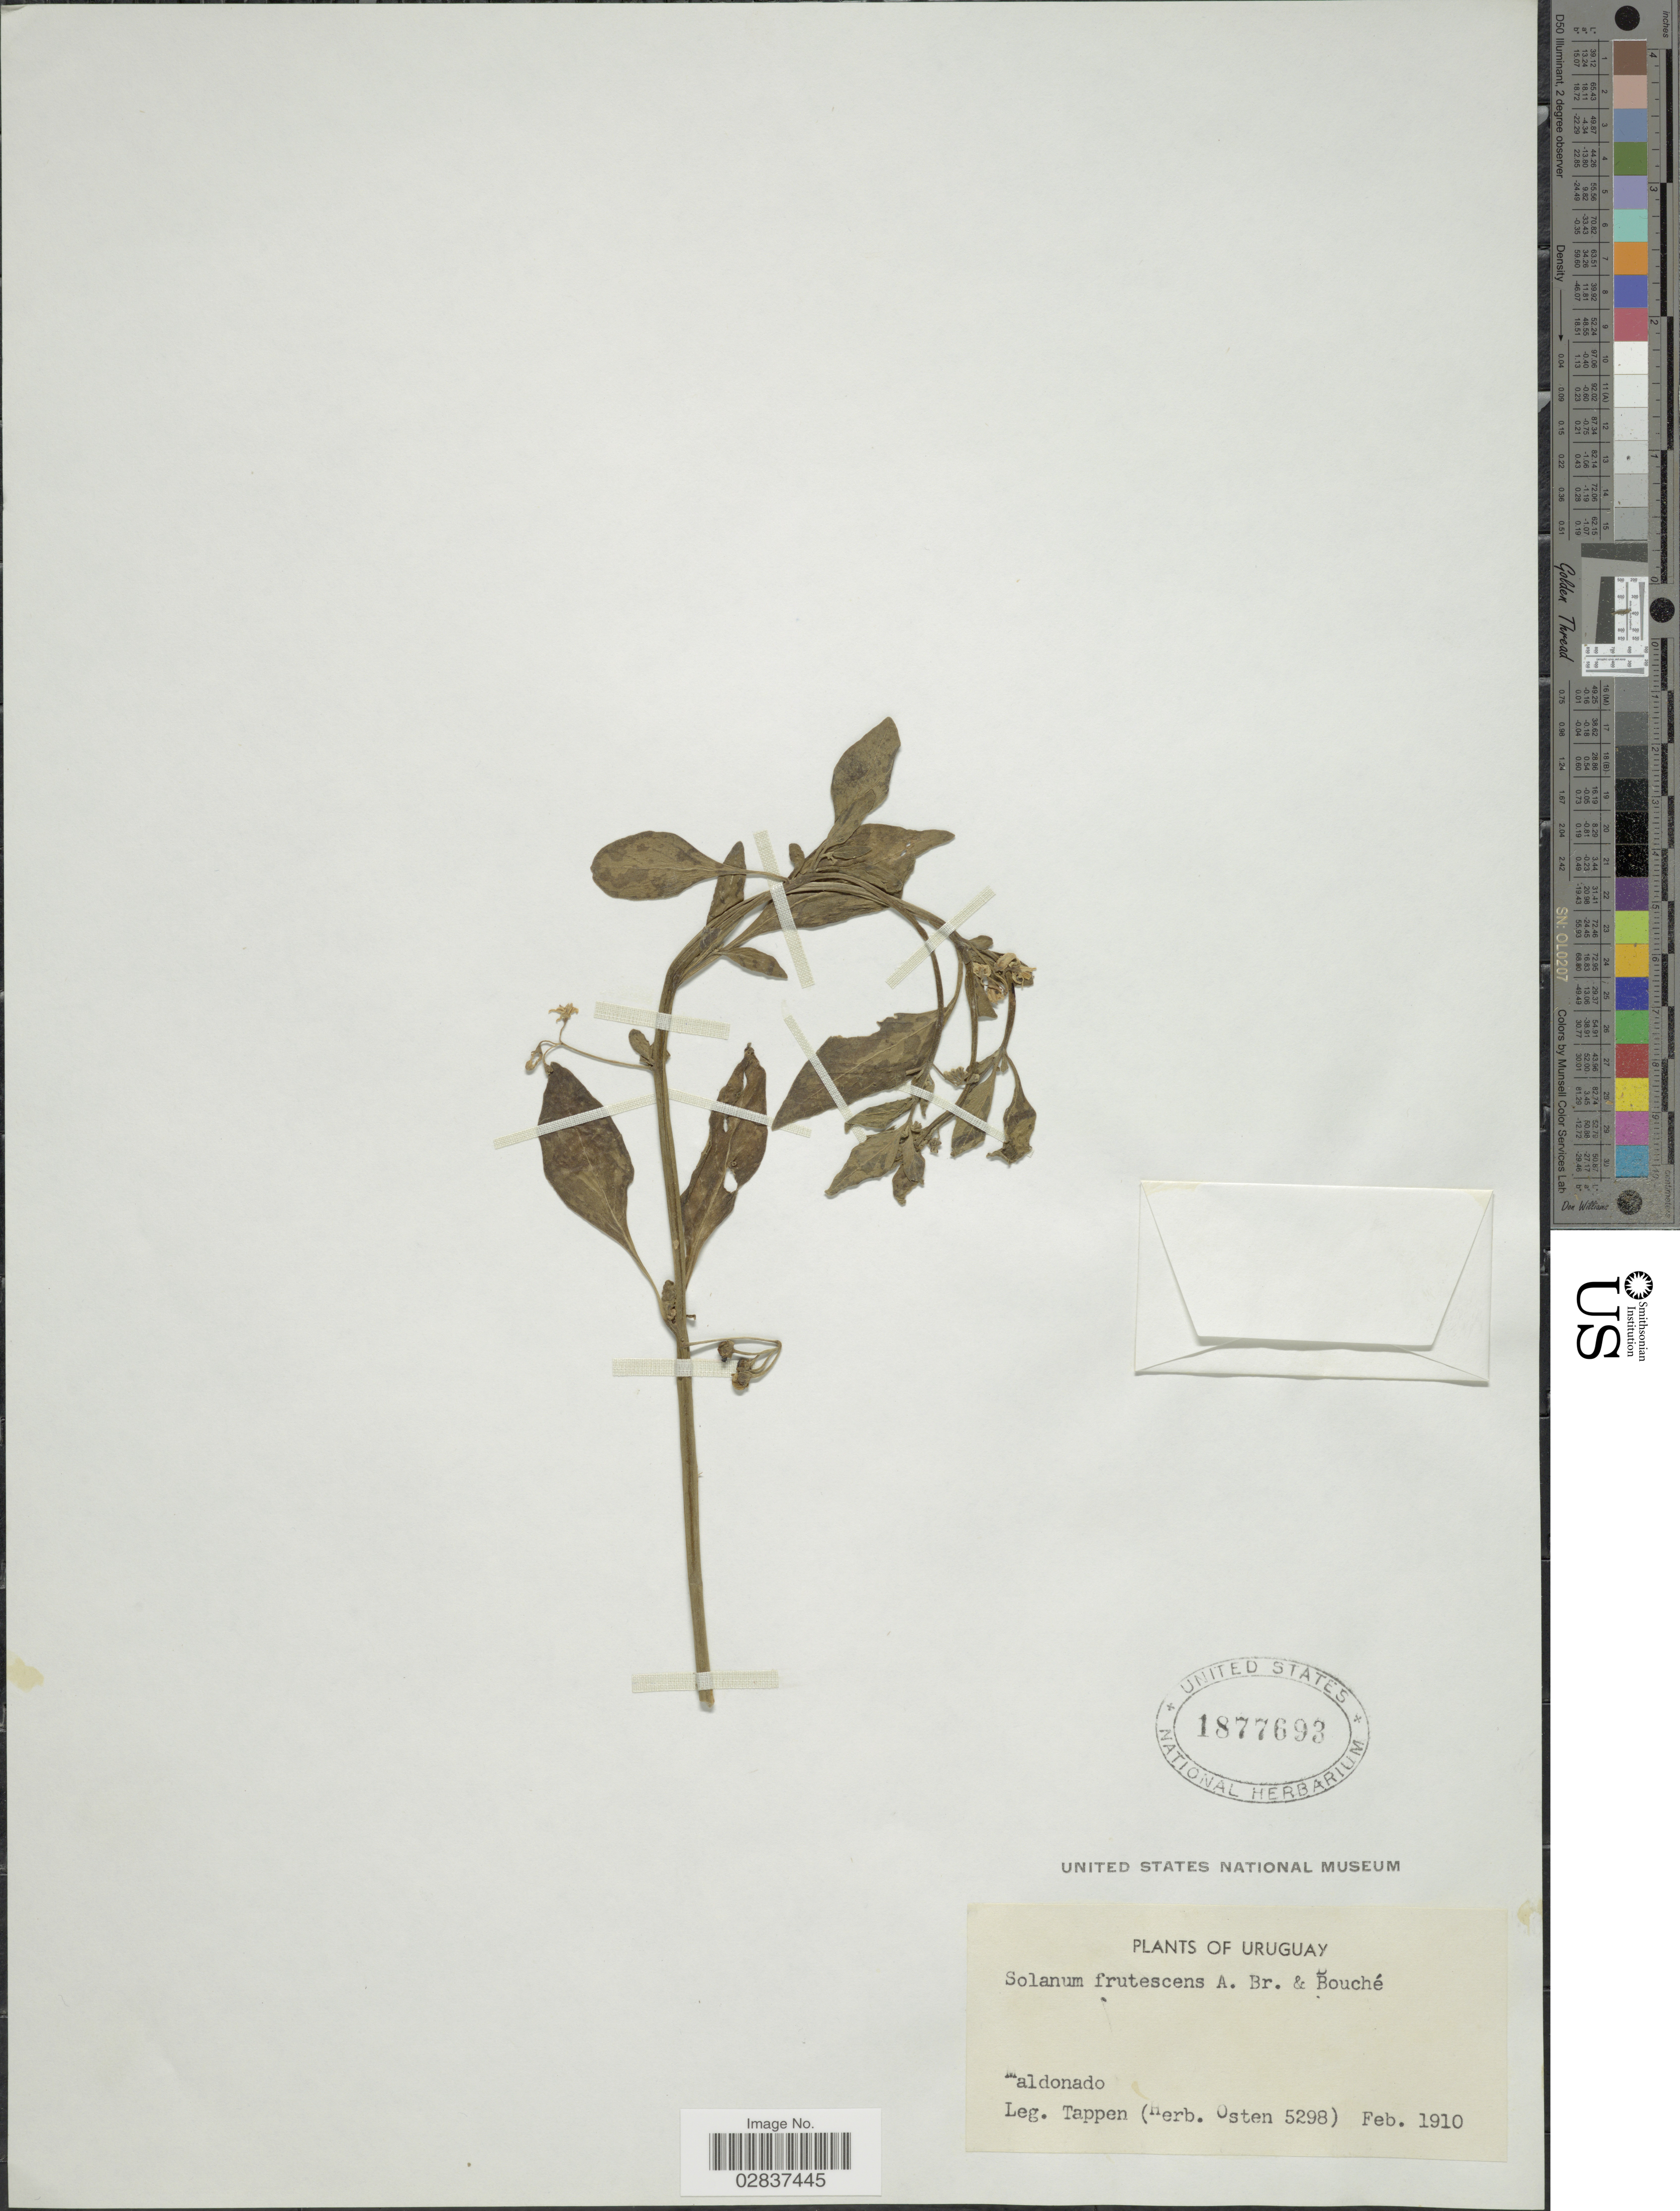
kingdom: Plantae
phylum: Tracheophyta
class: Magnoliopsida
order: Solanales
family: Solanaceae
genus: Solanum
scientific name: Solanum frutescens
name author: BR & Bouché, A. M.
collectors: Tappen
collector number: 5298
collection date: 1910-02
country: Uruguay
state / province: Maldonado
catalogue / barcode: US 1877693